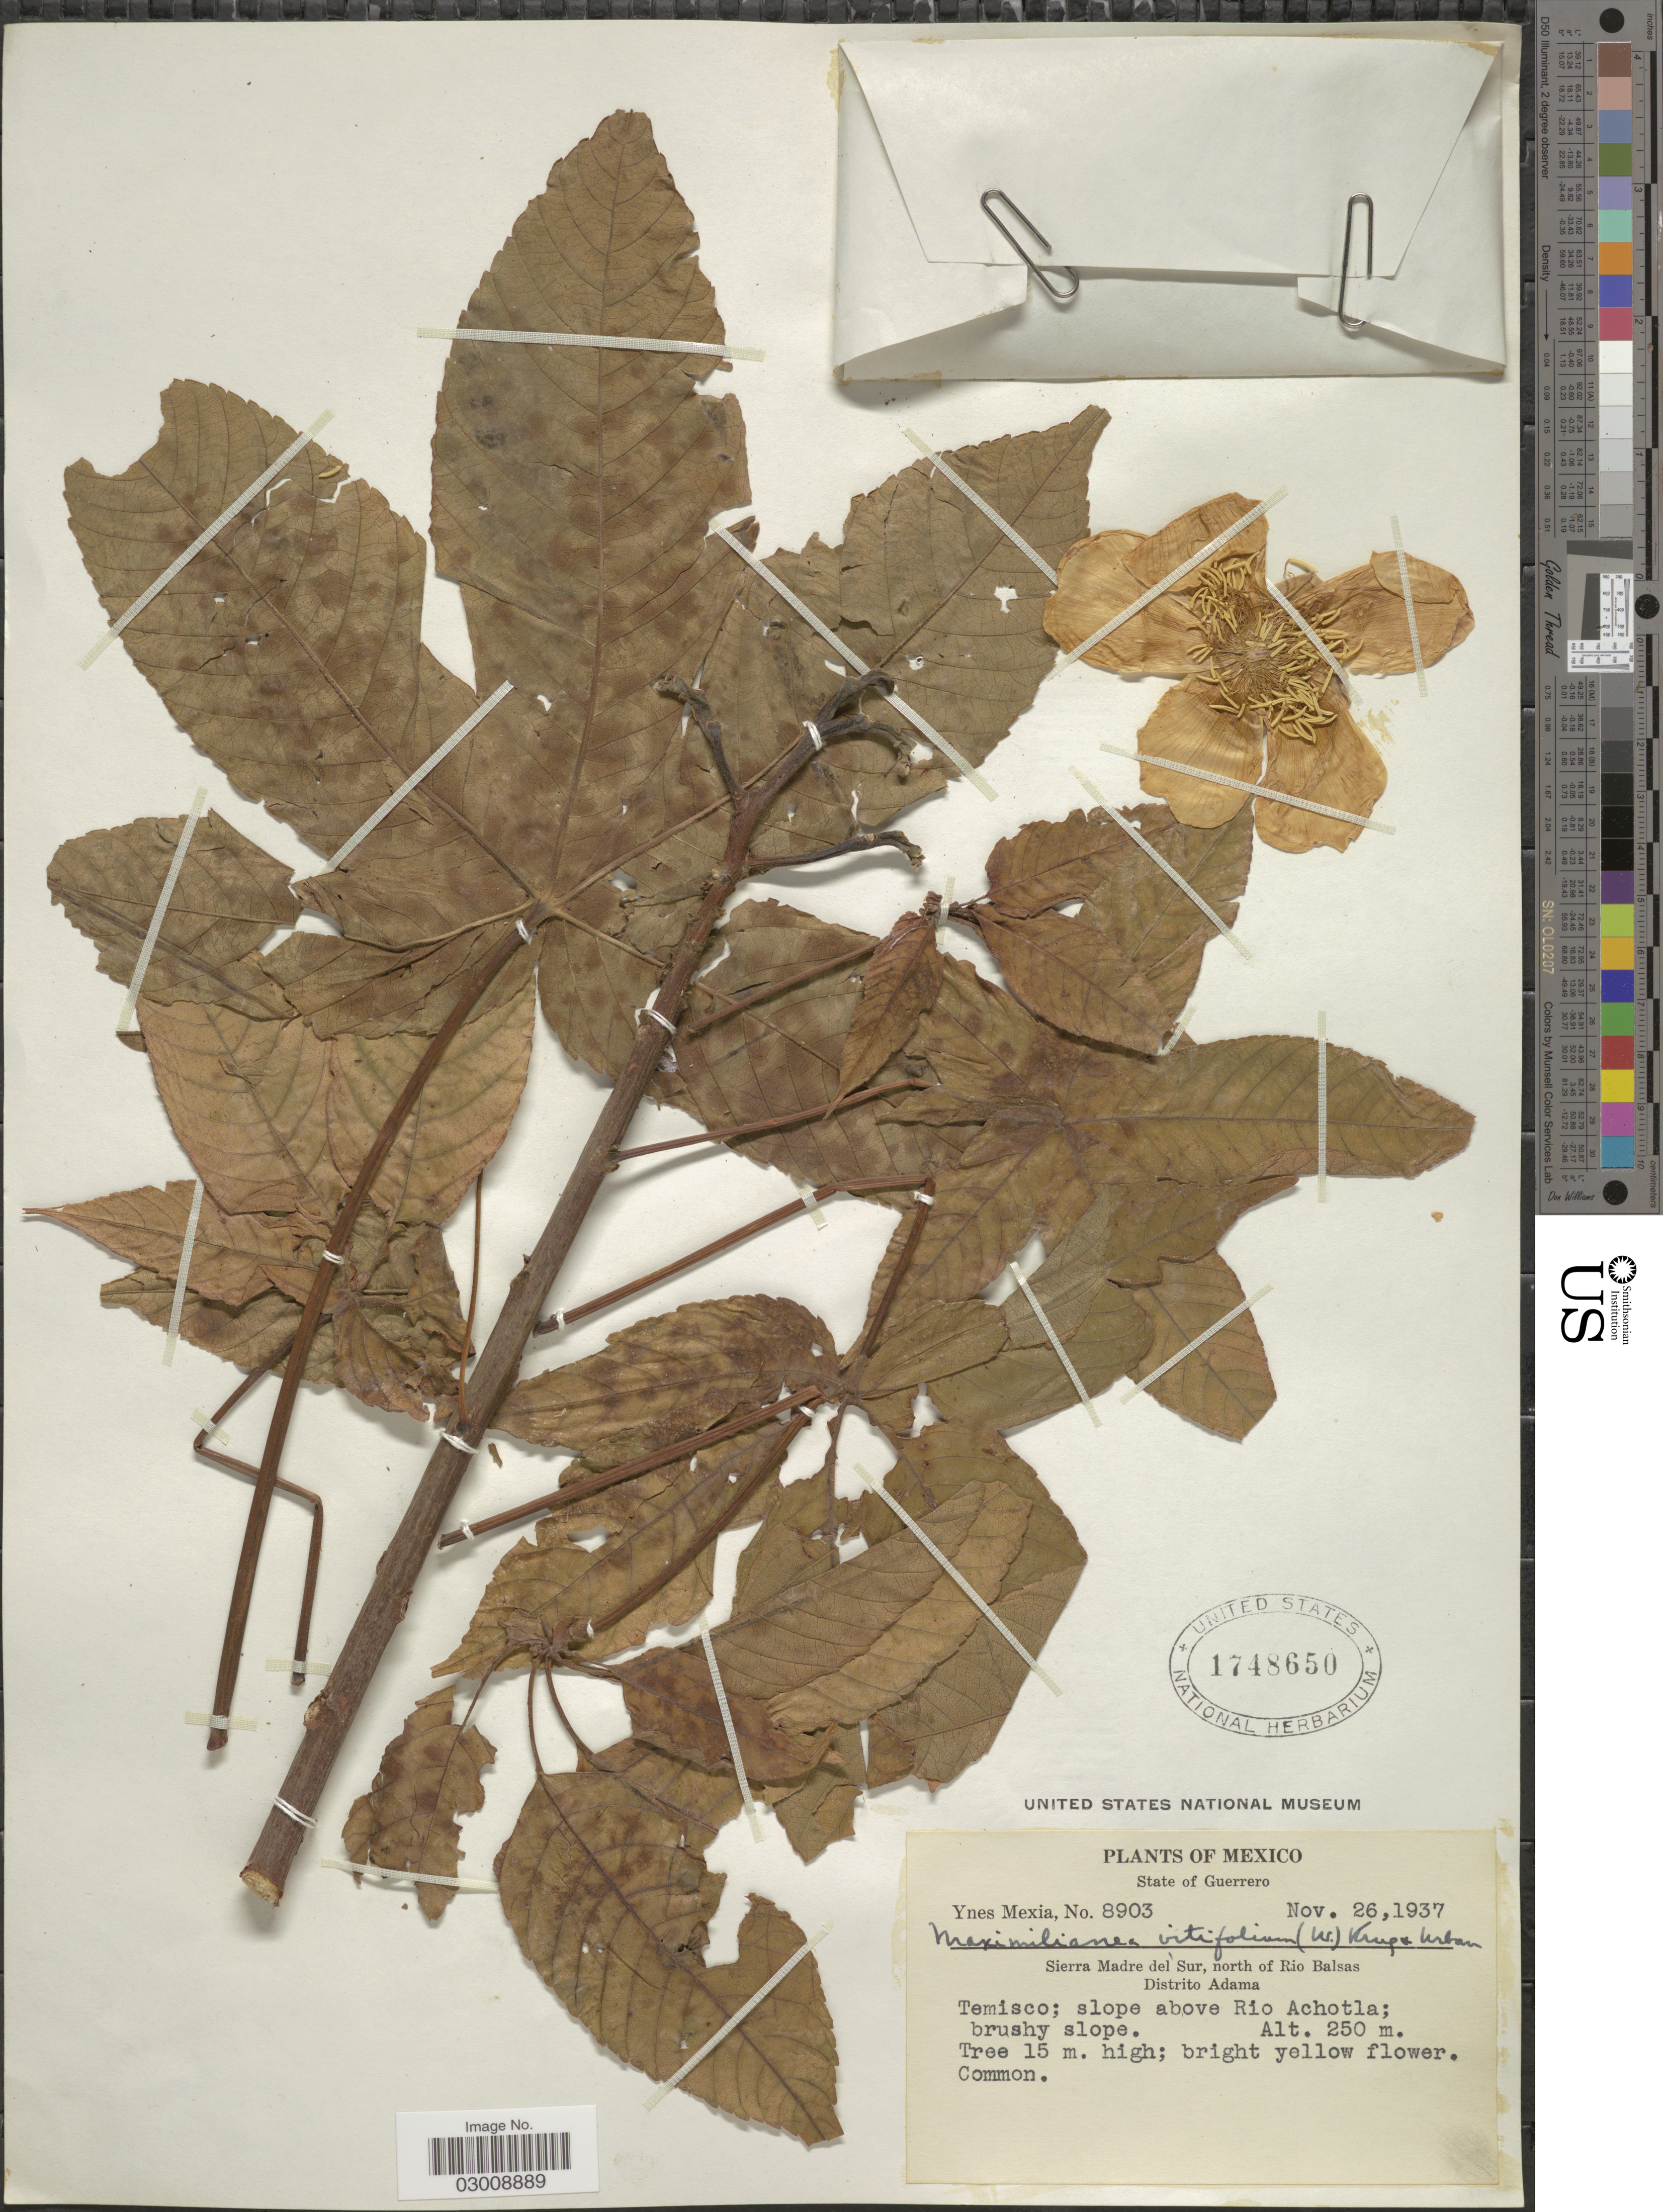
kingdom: Plantae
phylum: Tracheophyta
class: Magnoliopsida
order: Malvales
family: Cochlospermaceae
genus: Cochlospermum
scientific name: Cochlospermum vitifolium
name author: (Willd.) Spreng.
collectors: Y. Mexia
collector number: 8903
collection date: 1937-11-26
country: Mexico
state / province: Guerrero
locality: State of Guerrero. Sierra Madre del Sur, north of Rio Balsas. Distrito Adama. Temisco; slope above Rio Achotla.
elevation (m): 250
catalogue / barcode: US 1748650